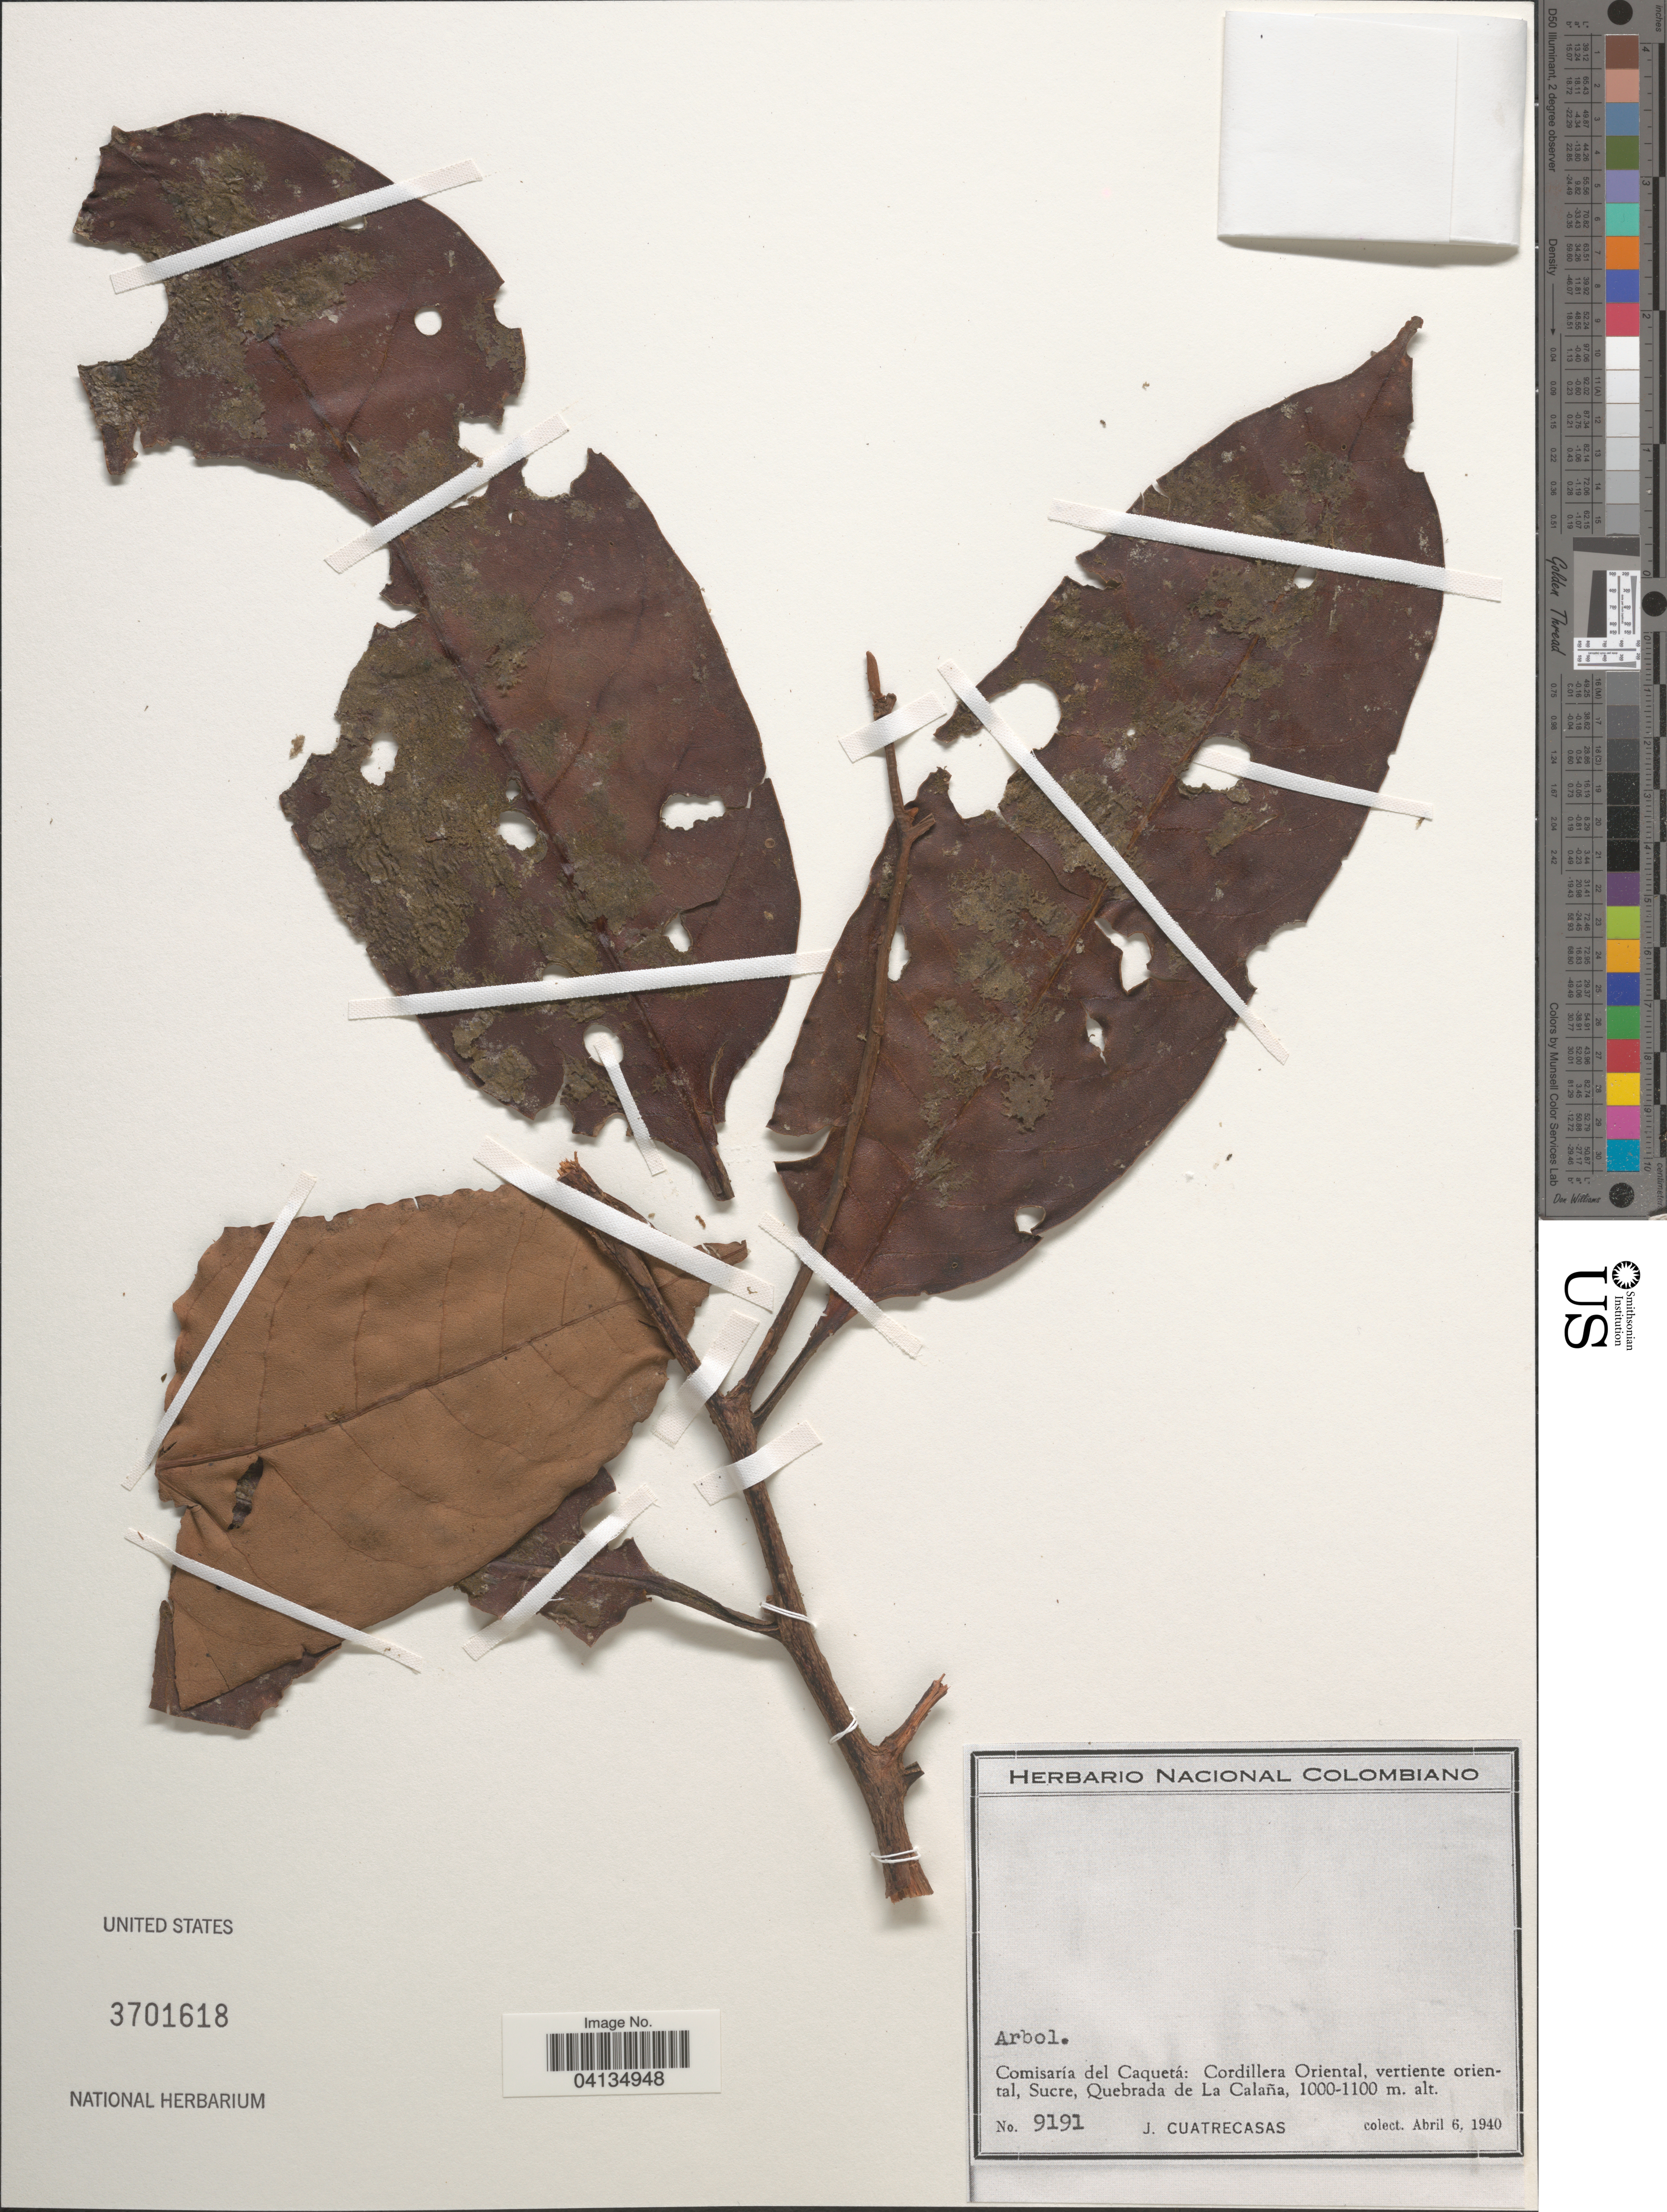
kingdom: Plantae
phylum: Tracheophyta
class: Magnoliopsida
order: Magnoliales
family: Myristicaceae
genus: Otoba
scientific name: Otoba parvifolia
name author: (Markgr.) A.H. Gentry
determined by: Rodrigues, W.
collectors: J. Cuatrecasas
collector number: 9191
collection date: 1940-04-06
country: Colombia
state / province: Sucre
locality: Comisaría del Caquetá: Cordillera Oriental, vertiente oriental, Sucre, Quebrada de La Calaña.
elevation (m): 1000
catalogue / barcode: US 3701618